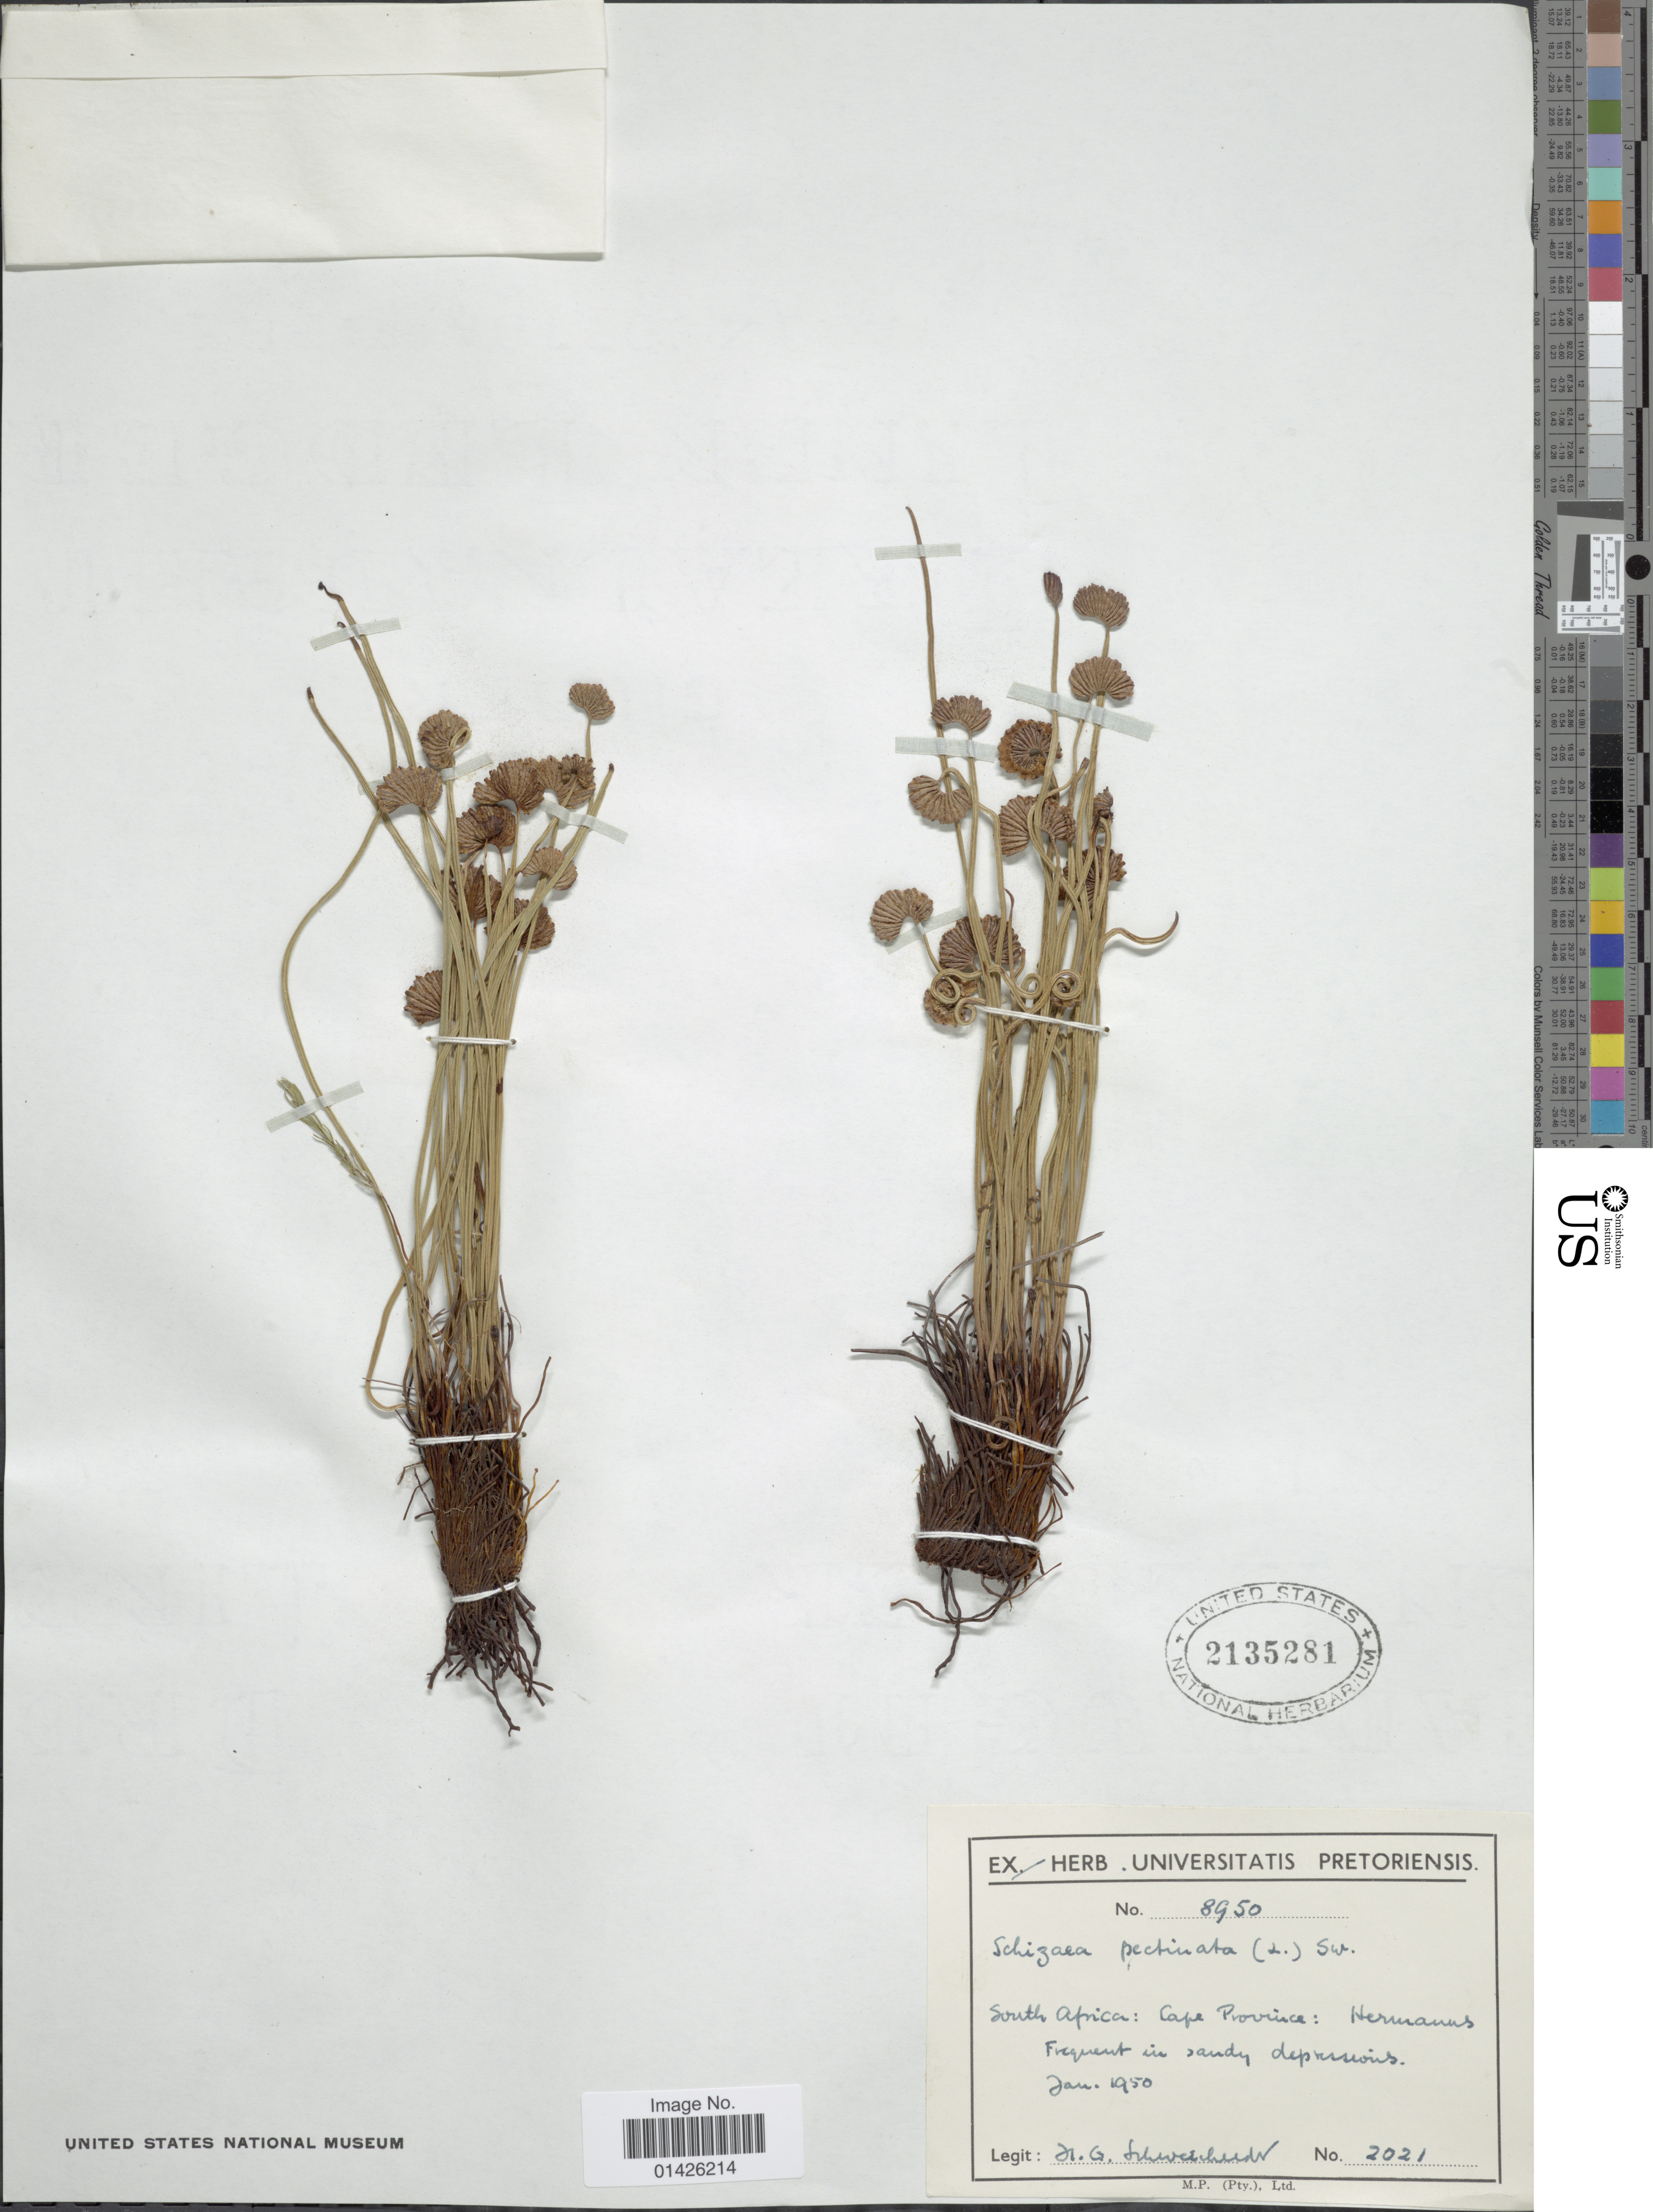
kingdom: Plantae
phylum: Tracheophyta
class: Polypodiopsida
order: Schizaeales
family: Schizaeaceae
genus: Schizaea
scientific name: Schizaea pectinata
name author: (L.) Sw.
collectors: H. G.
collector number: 2021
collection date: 1950-01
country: South Africa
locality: Cape province: Hermanns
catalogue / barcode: US 2135281